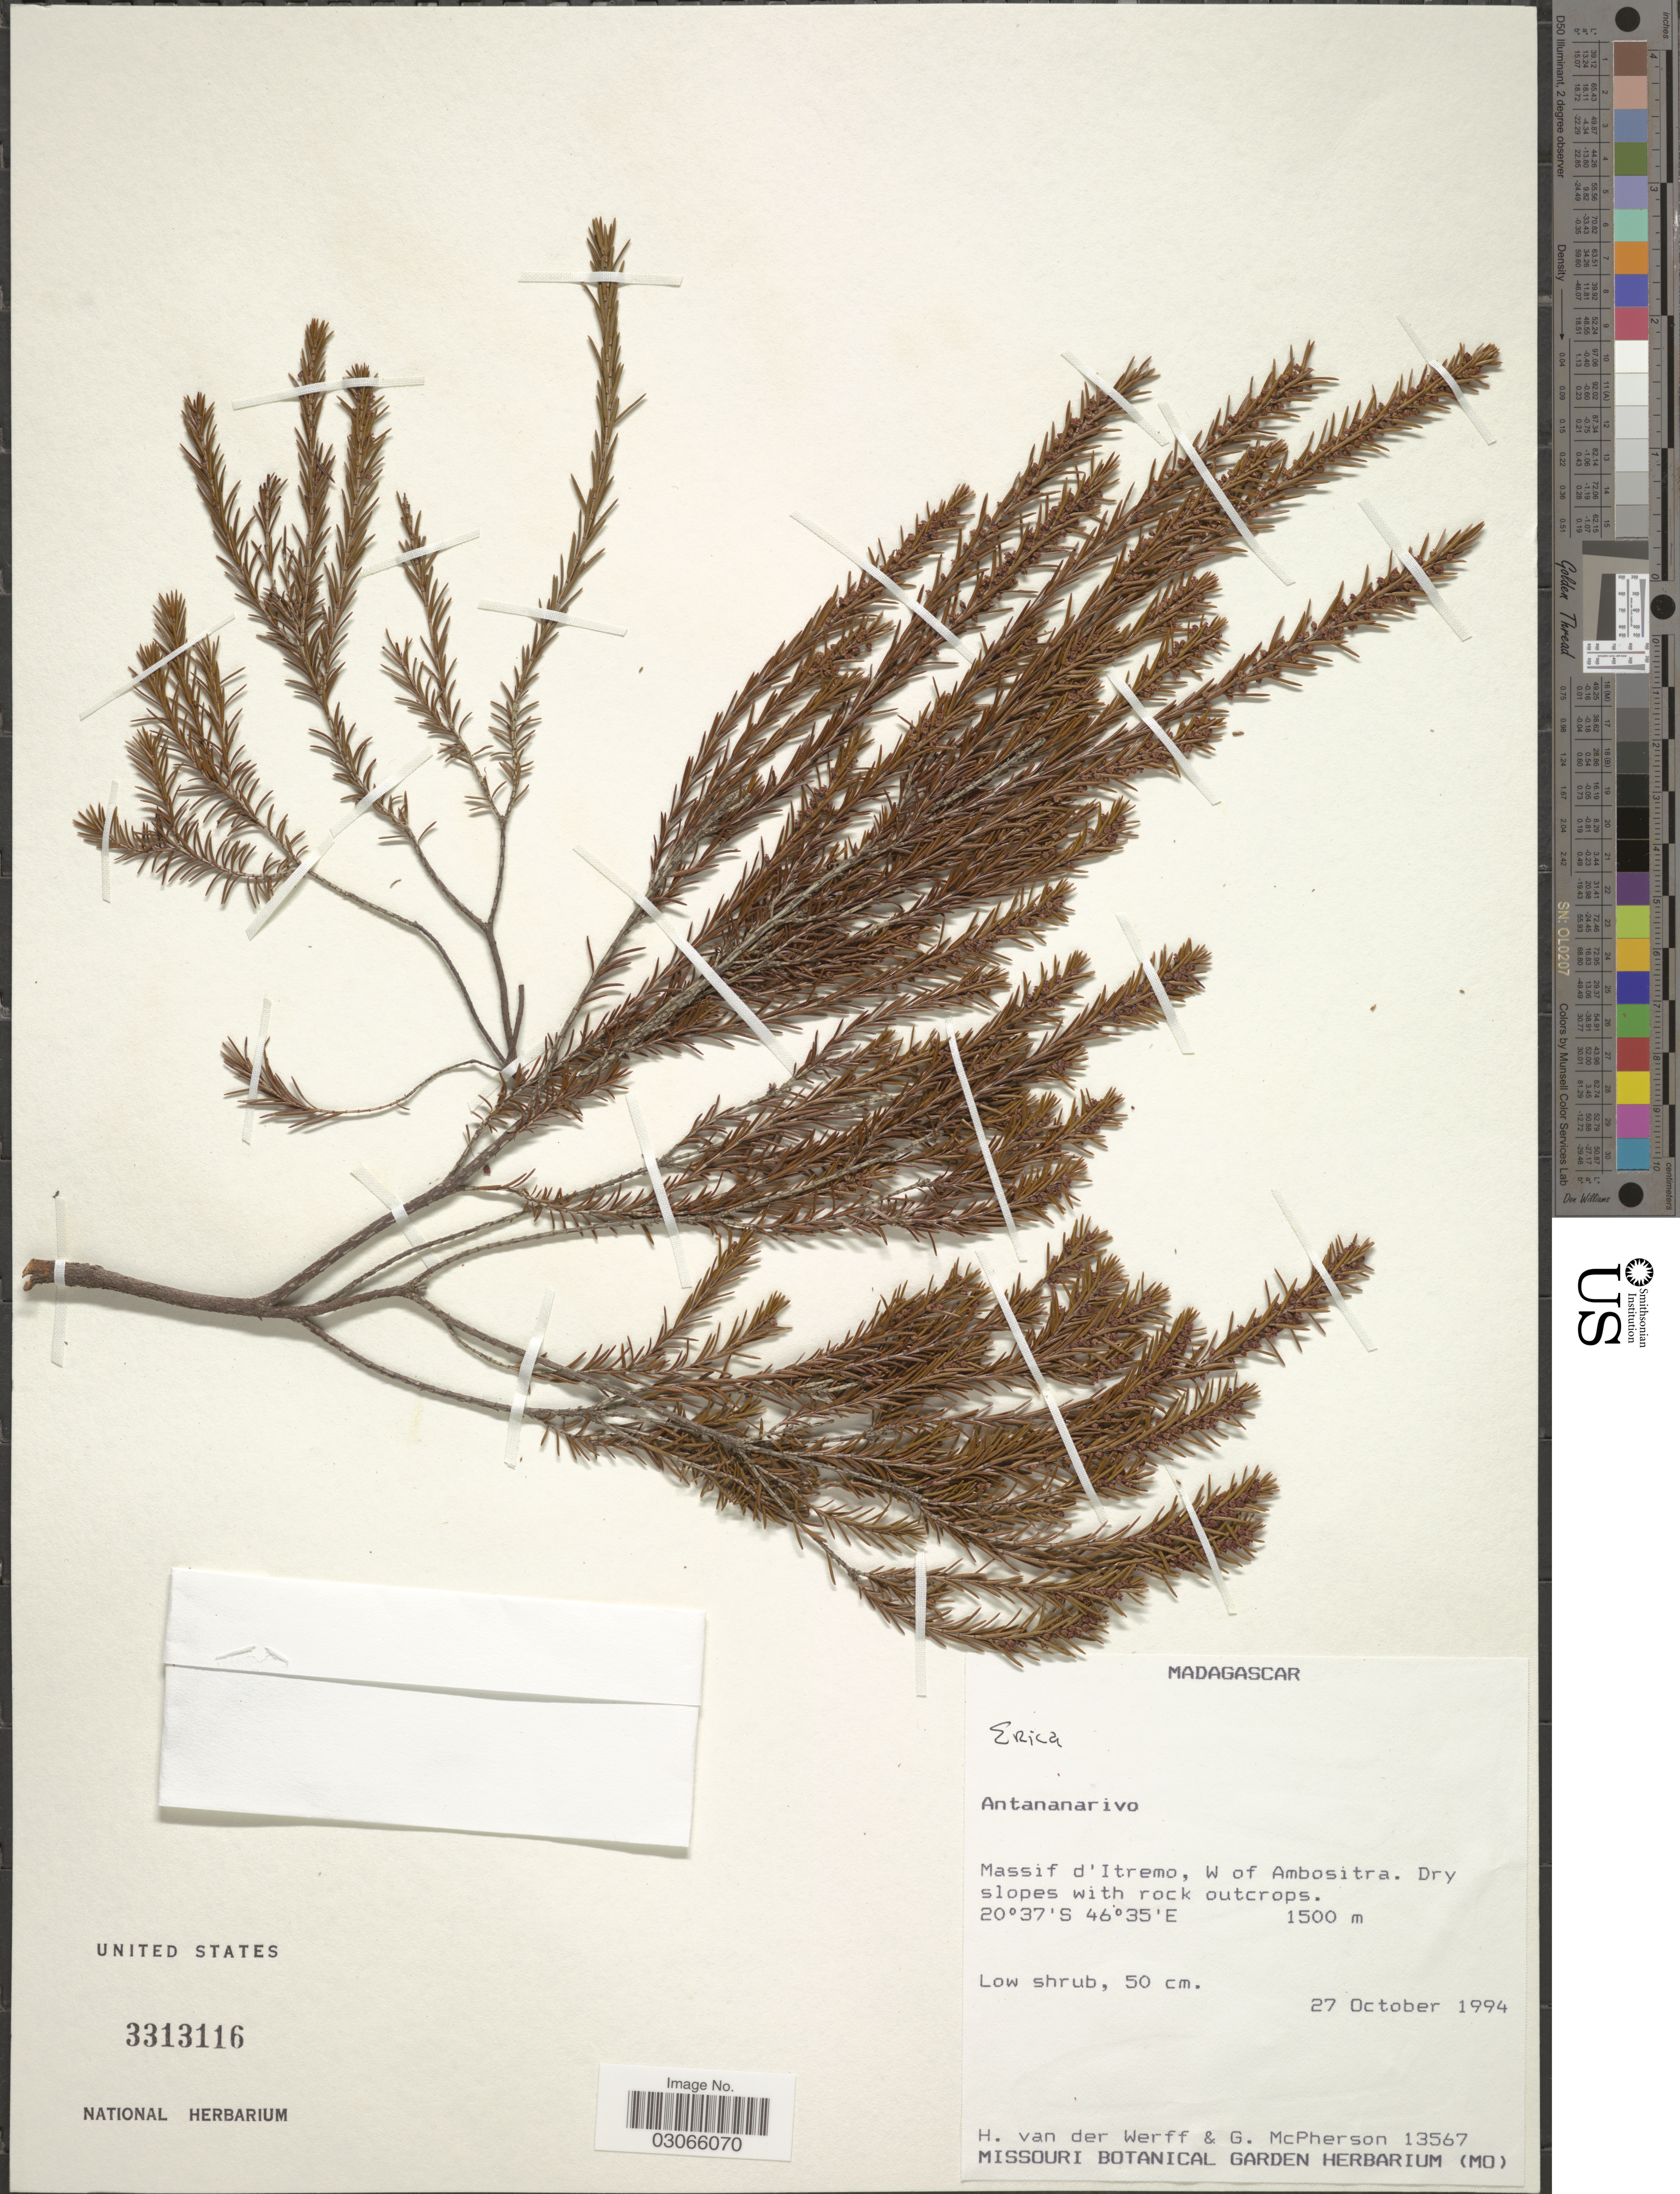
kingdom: Plantae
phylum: Tracheophyta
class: Magnoliopsida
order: Ericales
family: Ericaceae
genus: Erica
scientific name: Erica sp.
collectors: H. van der Werff & G. McPherson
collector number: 13567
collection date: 1994-10-27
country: Madagascar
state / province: Amoron'i Mania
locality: Massif d'Itremo, W of Ambositra.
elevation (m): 1500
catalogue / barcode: US 3313116